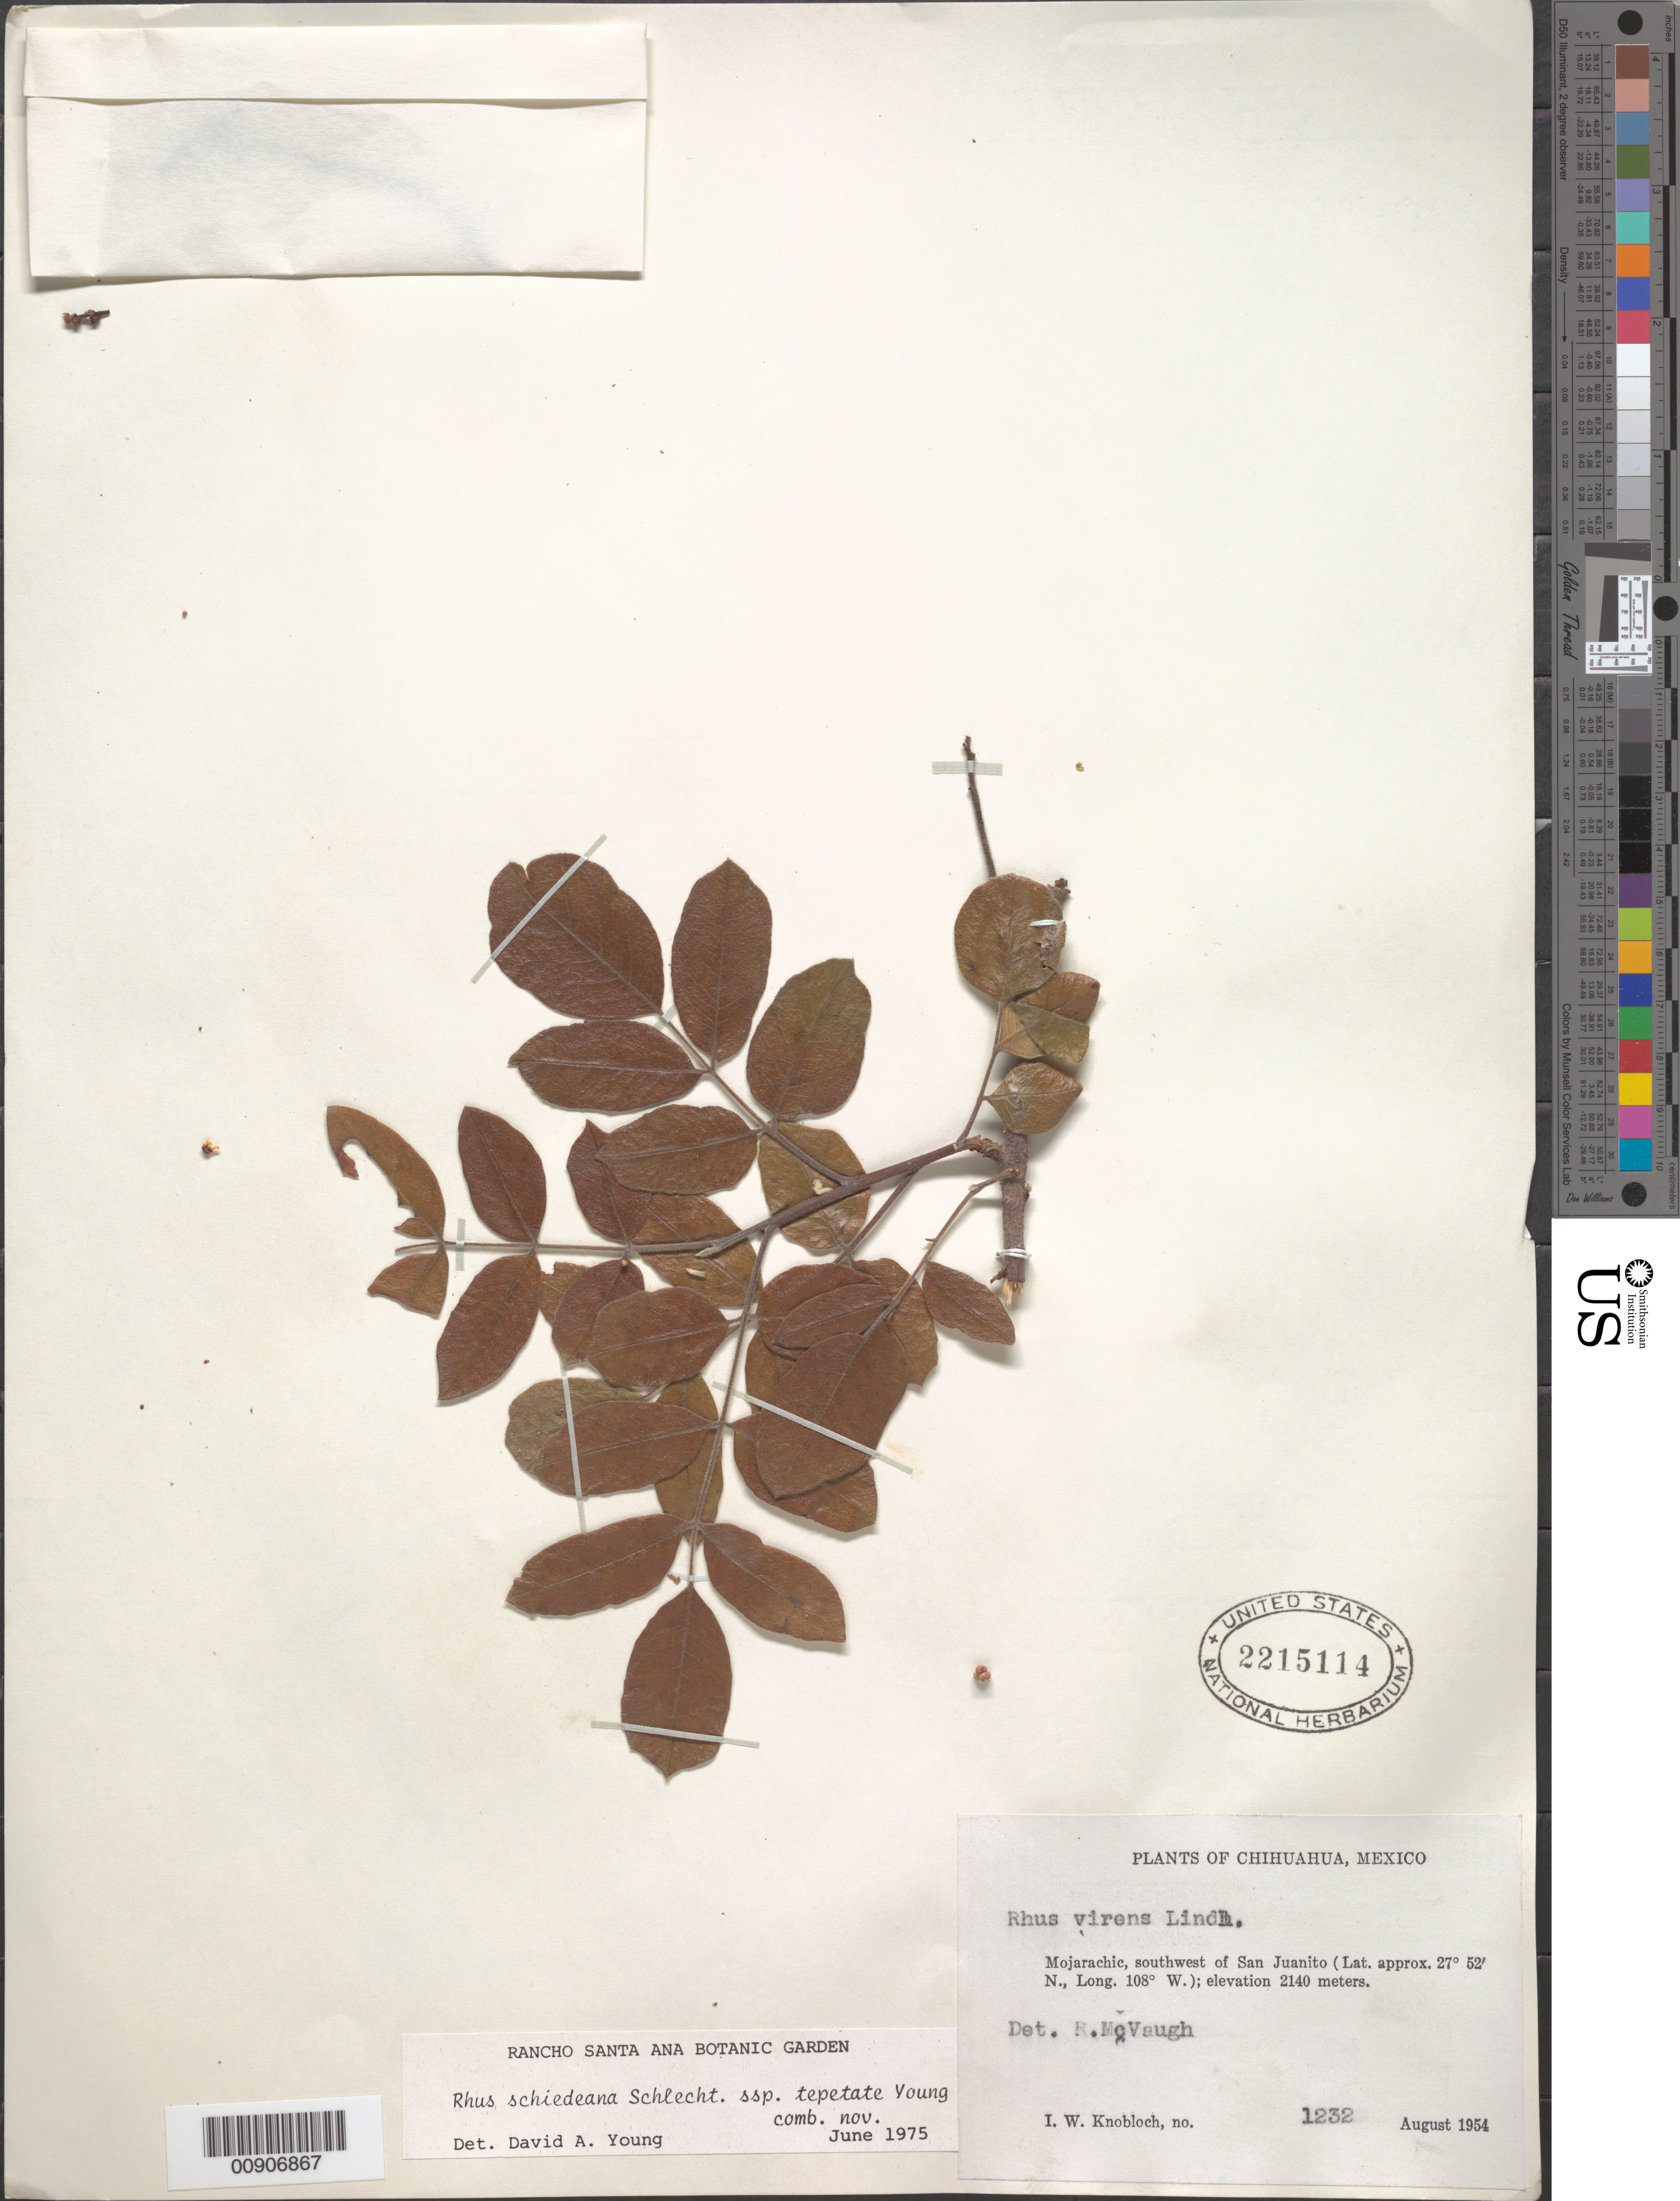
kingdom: Plantae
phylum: Tracheophyta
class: Magnoliopsida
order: Sapindales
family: Anacardiaceae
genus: Rhus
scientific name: Rhus tepetate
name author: Standl. & F.A. Barkley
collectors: I. W. Knobloch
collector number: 1232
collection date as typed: Aug 1954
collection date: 1954-08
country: Mexico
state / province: Chihuahua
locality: Chihuahua: Mojarachic southwest of San Juanito.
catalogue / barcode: US 2215114